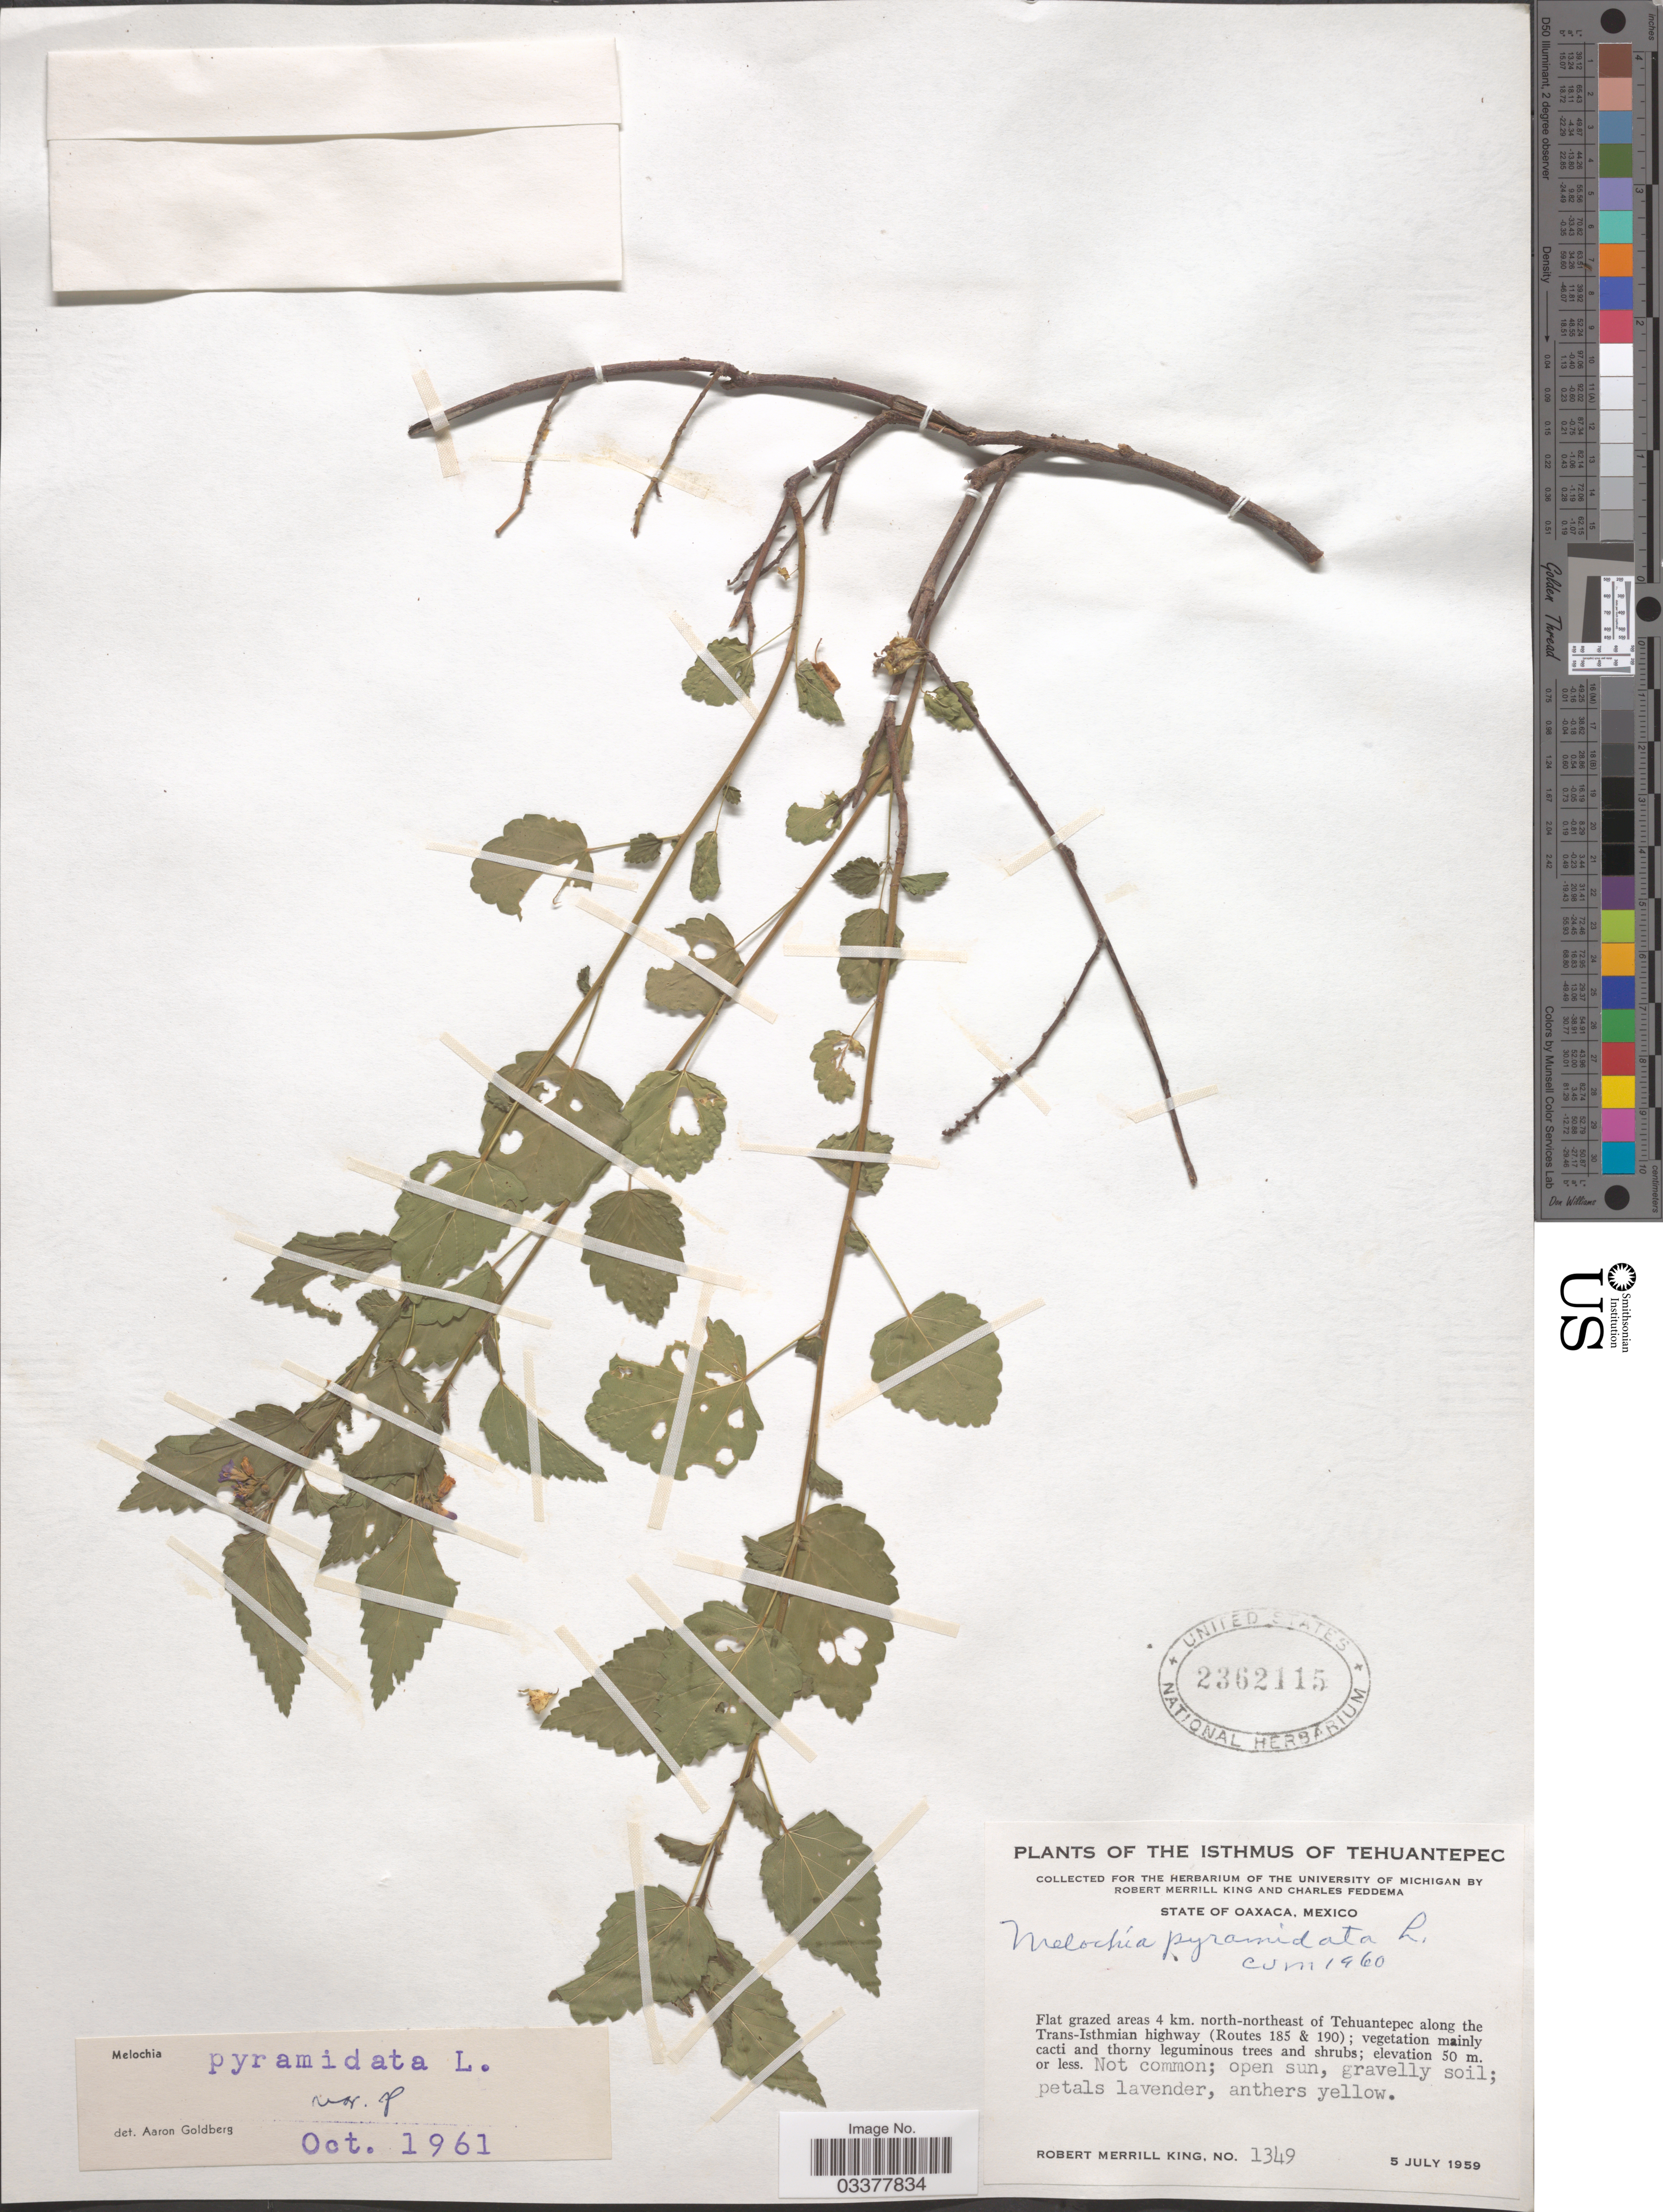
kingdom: Plantae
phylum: Tracheophyta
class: Magnoliopsida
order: Malvales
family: Malvaceae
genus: Melochia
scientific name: Melochia pyramidata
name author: L.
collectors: R. M. King & C. Feddema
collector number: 1349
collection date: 1959-07-05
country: Mexico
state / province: Oaxaca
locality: The Isthmus of Tehuantepec. Flat grazed areas 4 km. north-northeast of Tehuantepec along the Trans-Isthmian highway (Routes 185 & 190).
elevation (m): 50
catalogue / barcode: US 2362115